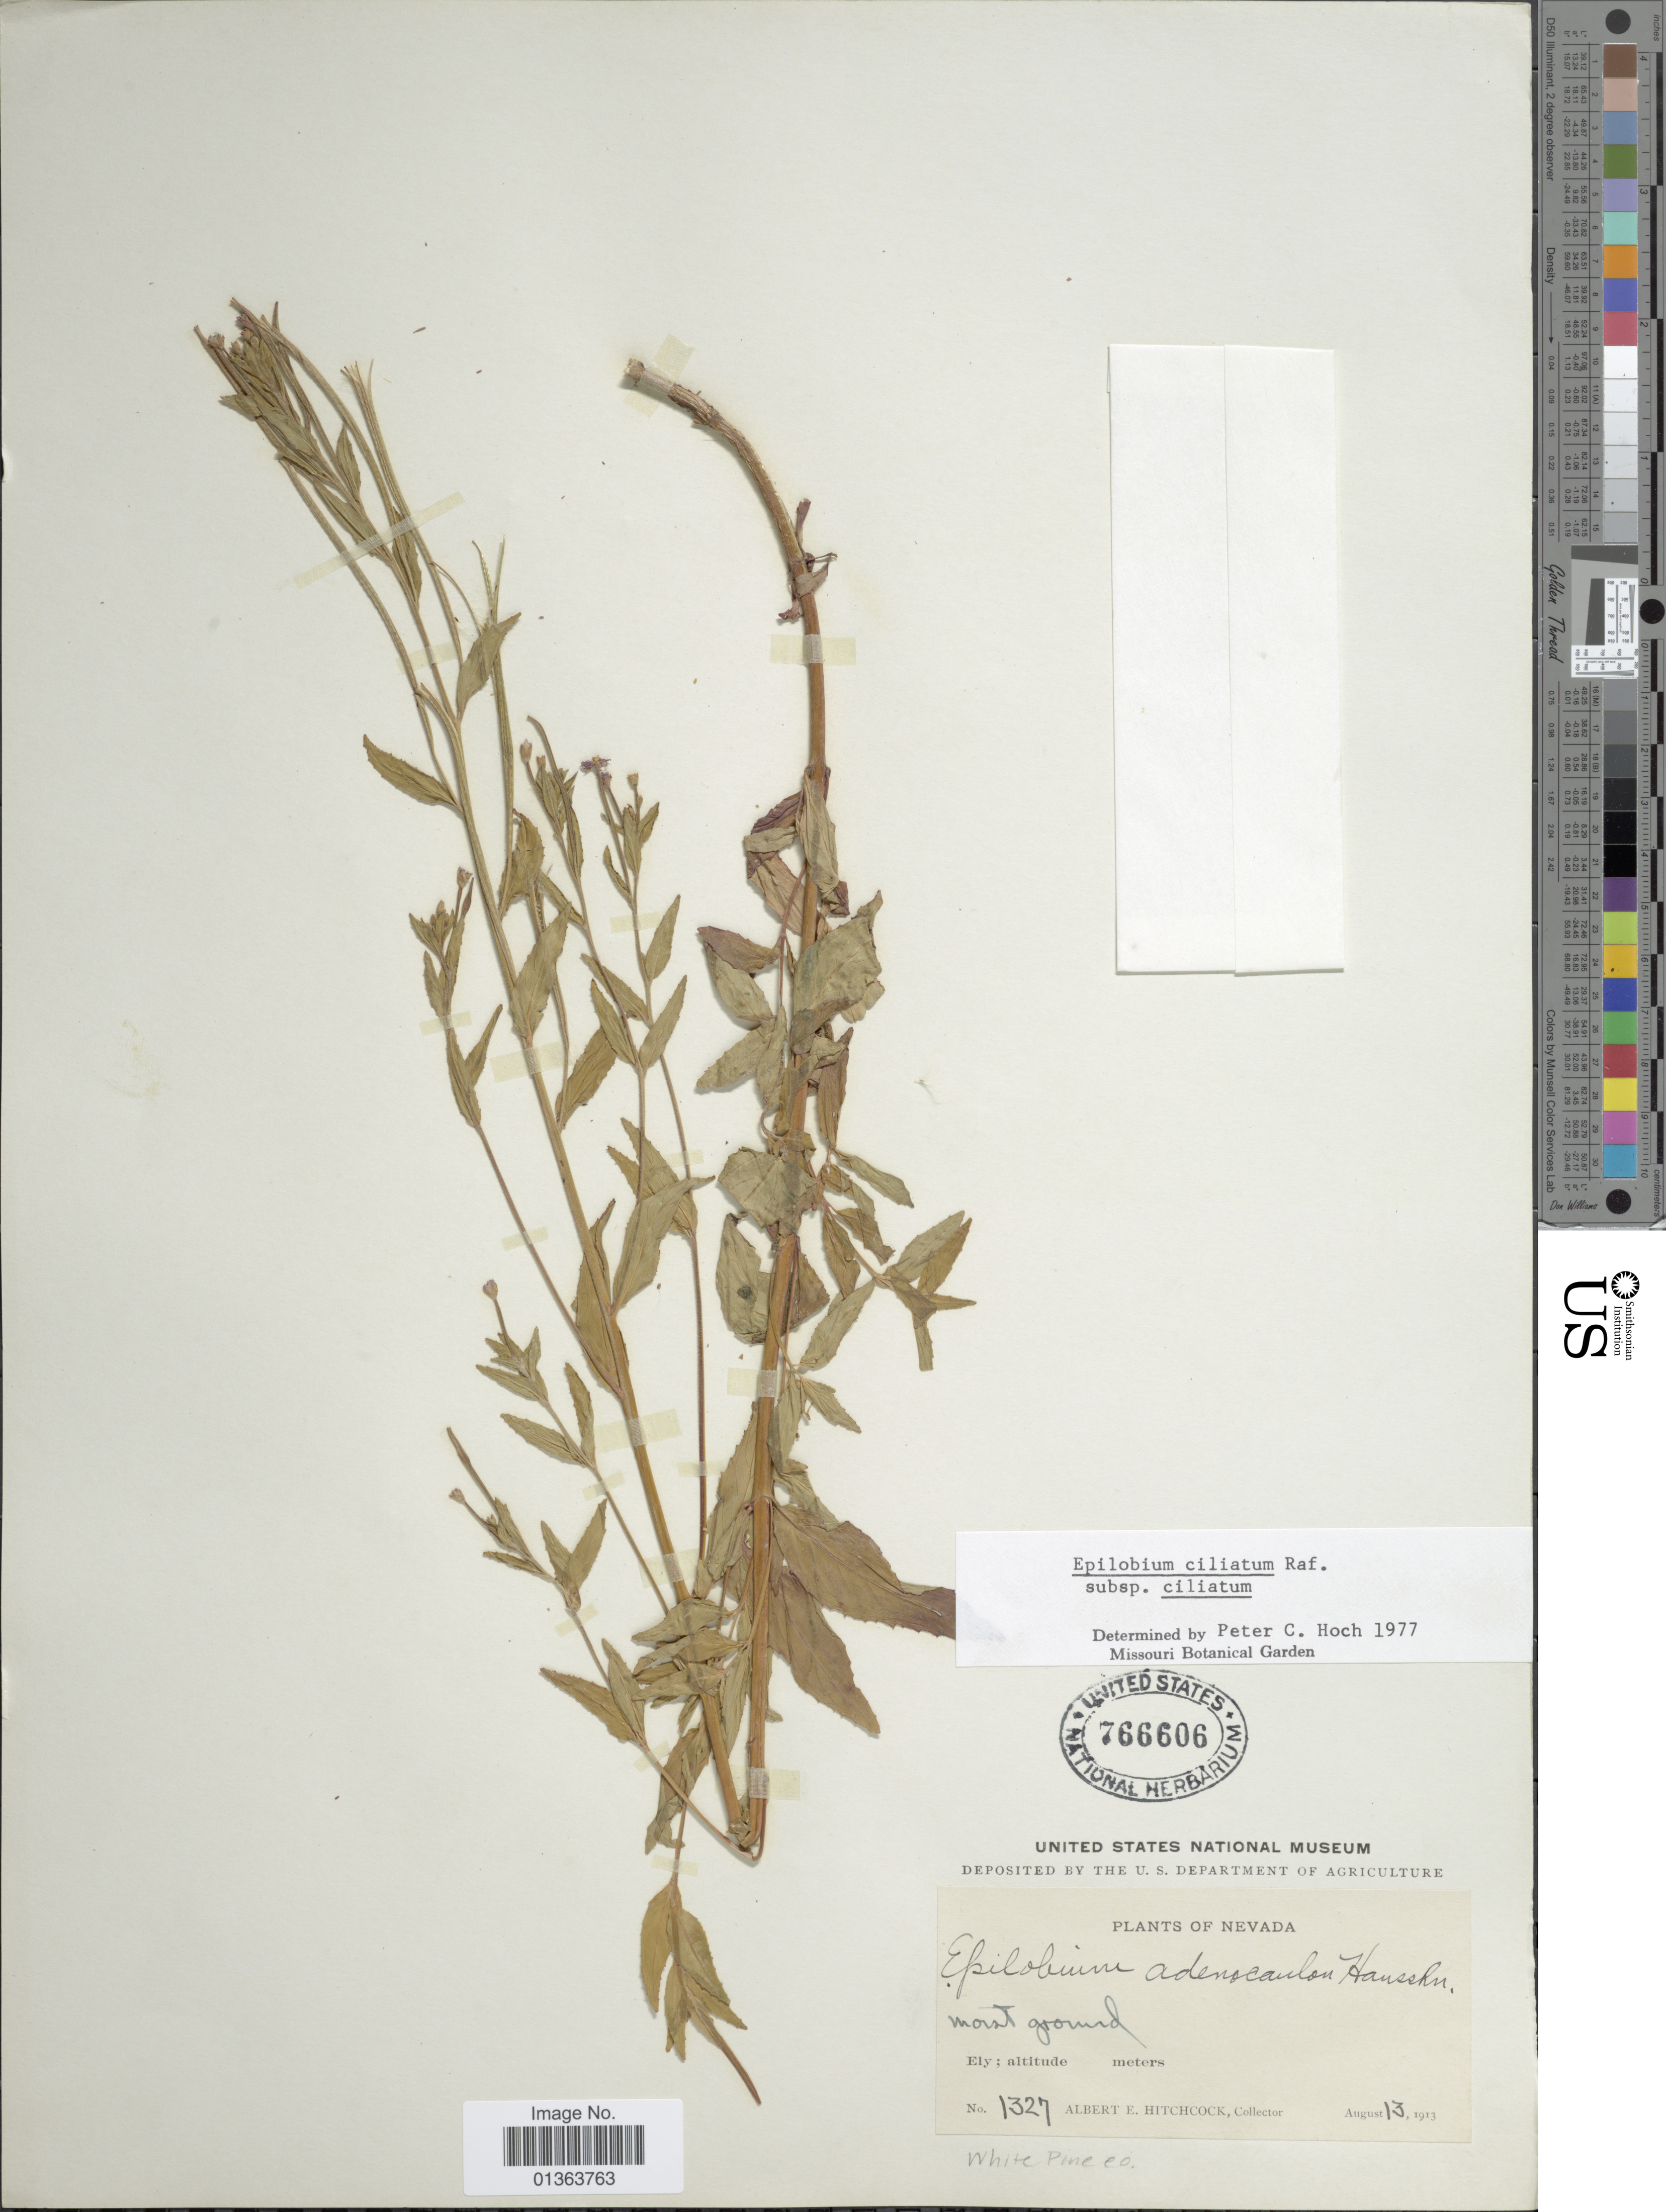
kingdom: Plantae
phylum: Tracheophyta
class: Magnoliopsida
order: Myrtales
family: Onagraceae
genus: Epilobium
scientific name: Epilobium ciliatum subsp. ciliatum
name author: Raf.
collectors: A. Hitchcock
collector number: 1327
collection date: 1913-08-13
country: United States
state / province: Nevada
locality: Ely.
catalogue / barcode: US 766606